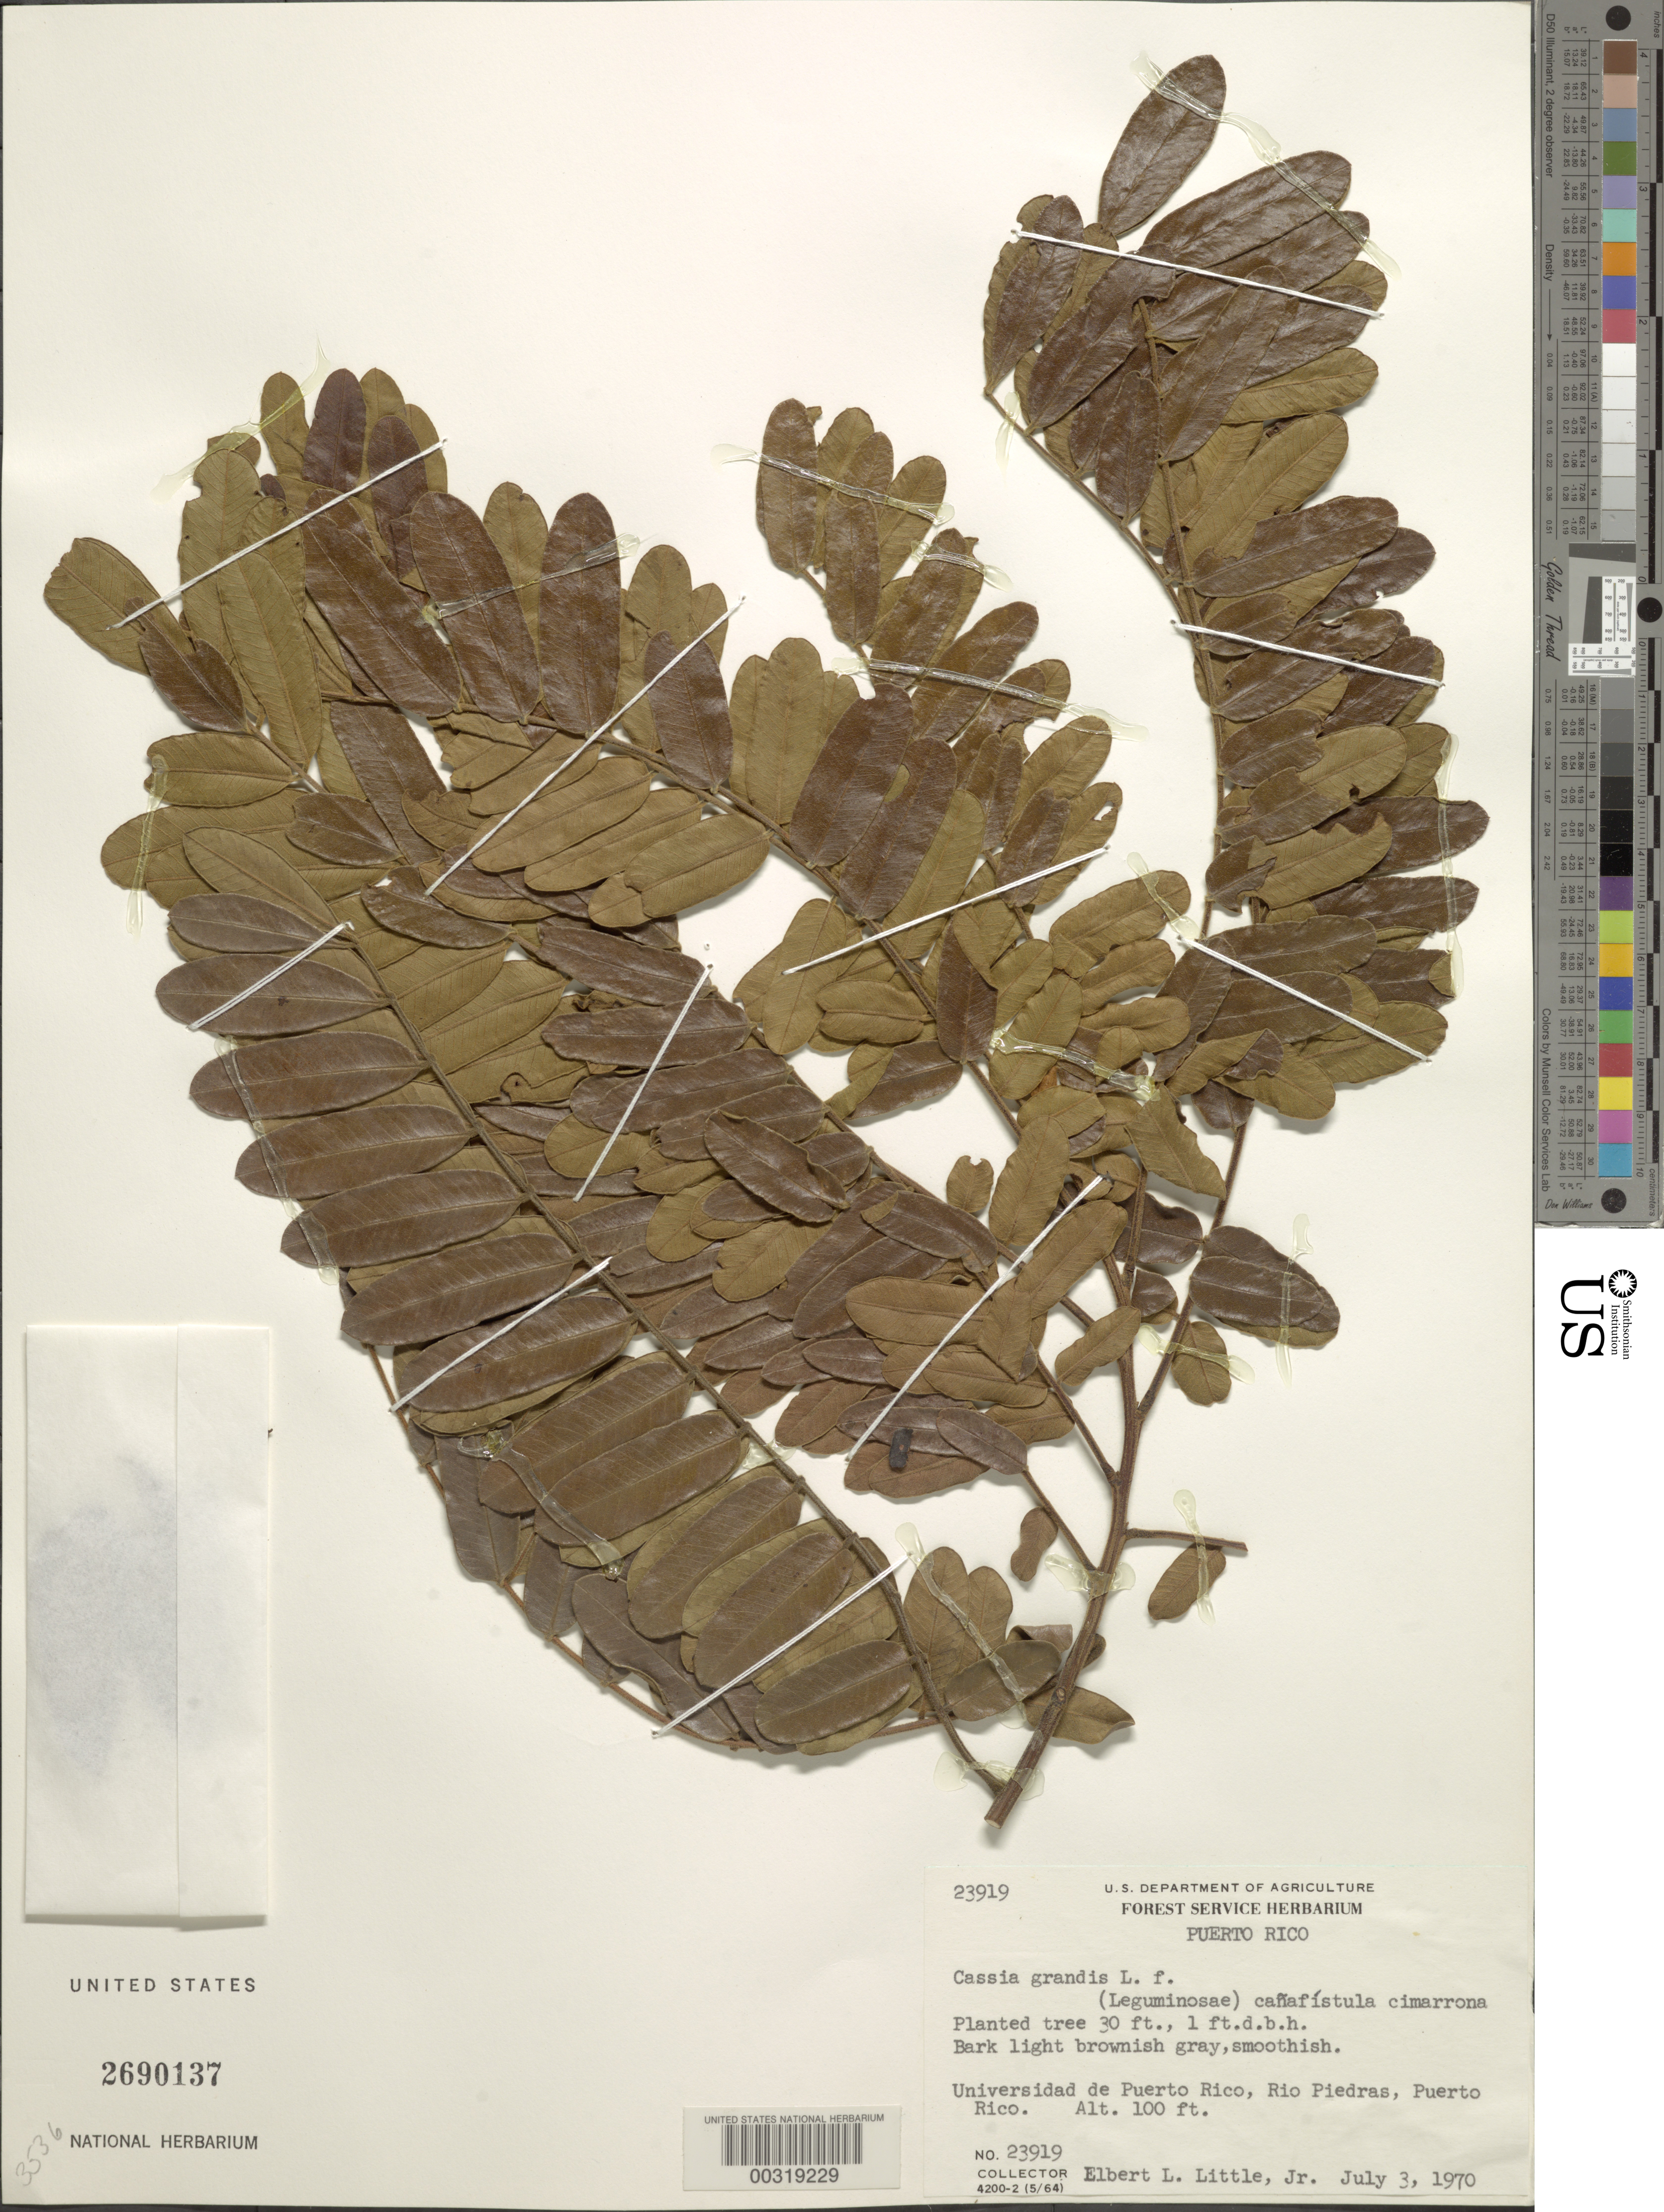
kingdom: Plantae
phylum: Tracheophyta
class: Magnoliopsida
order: Fabales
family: Fabaceae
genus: Cassia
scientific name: Cassia grandis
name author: L. f.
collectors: E. L. Little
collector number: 23919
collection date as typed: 03 Jul 1970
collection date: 1970-07-03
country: Puerto Rico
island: Greater Antilles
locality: Universidad de puerto rico, rio piedras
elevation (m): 30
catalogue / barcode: US 2690137